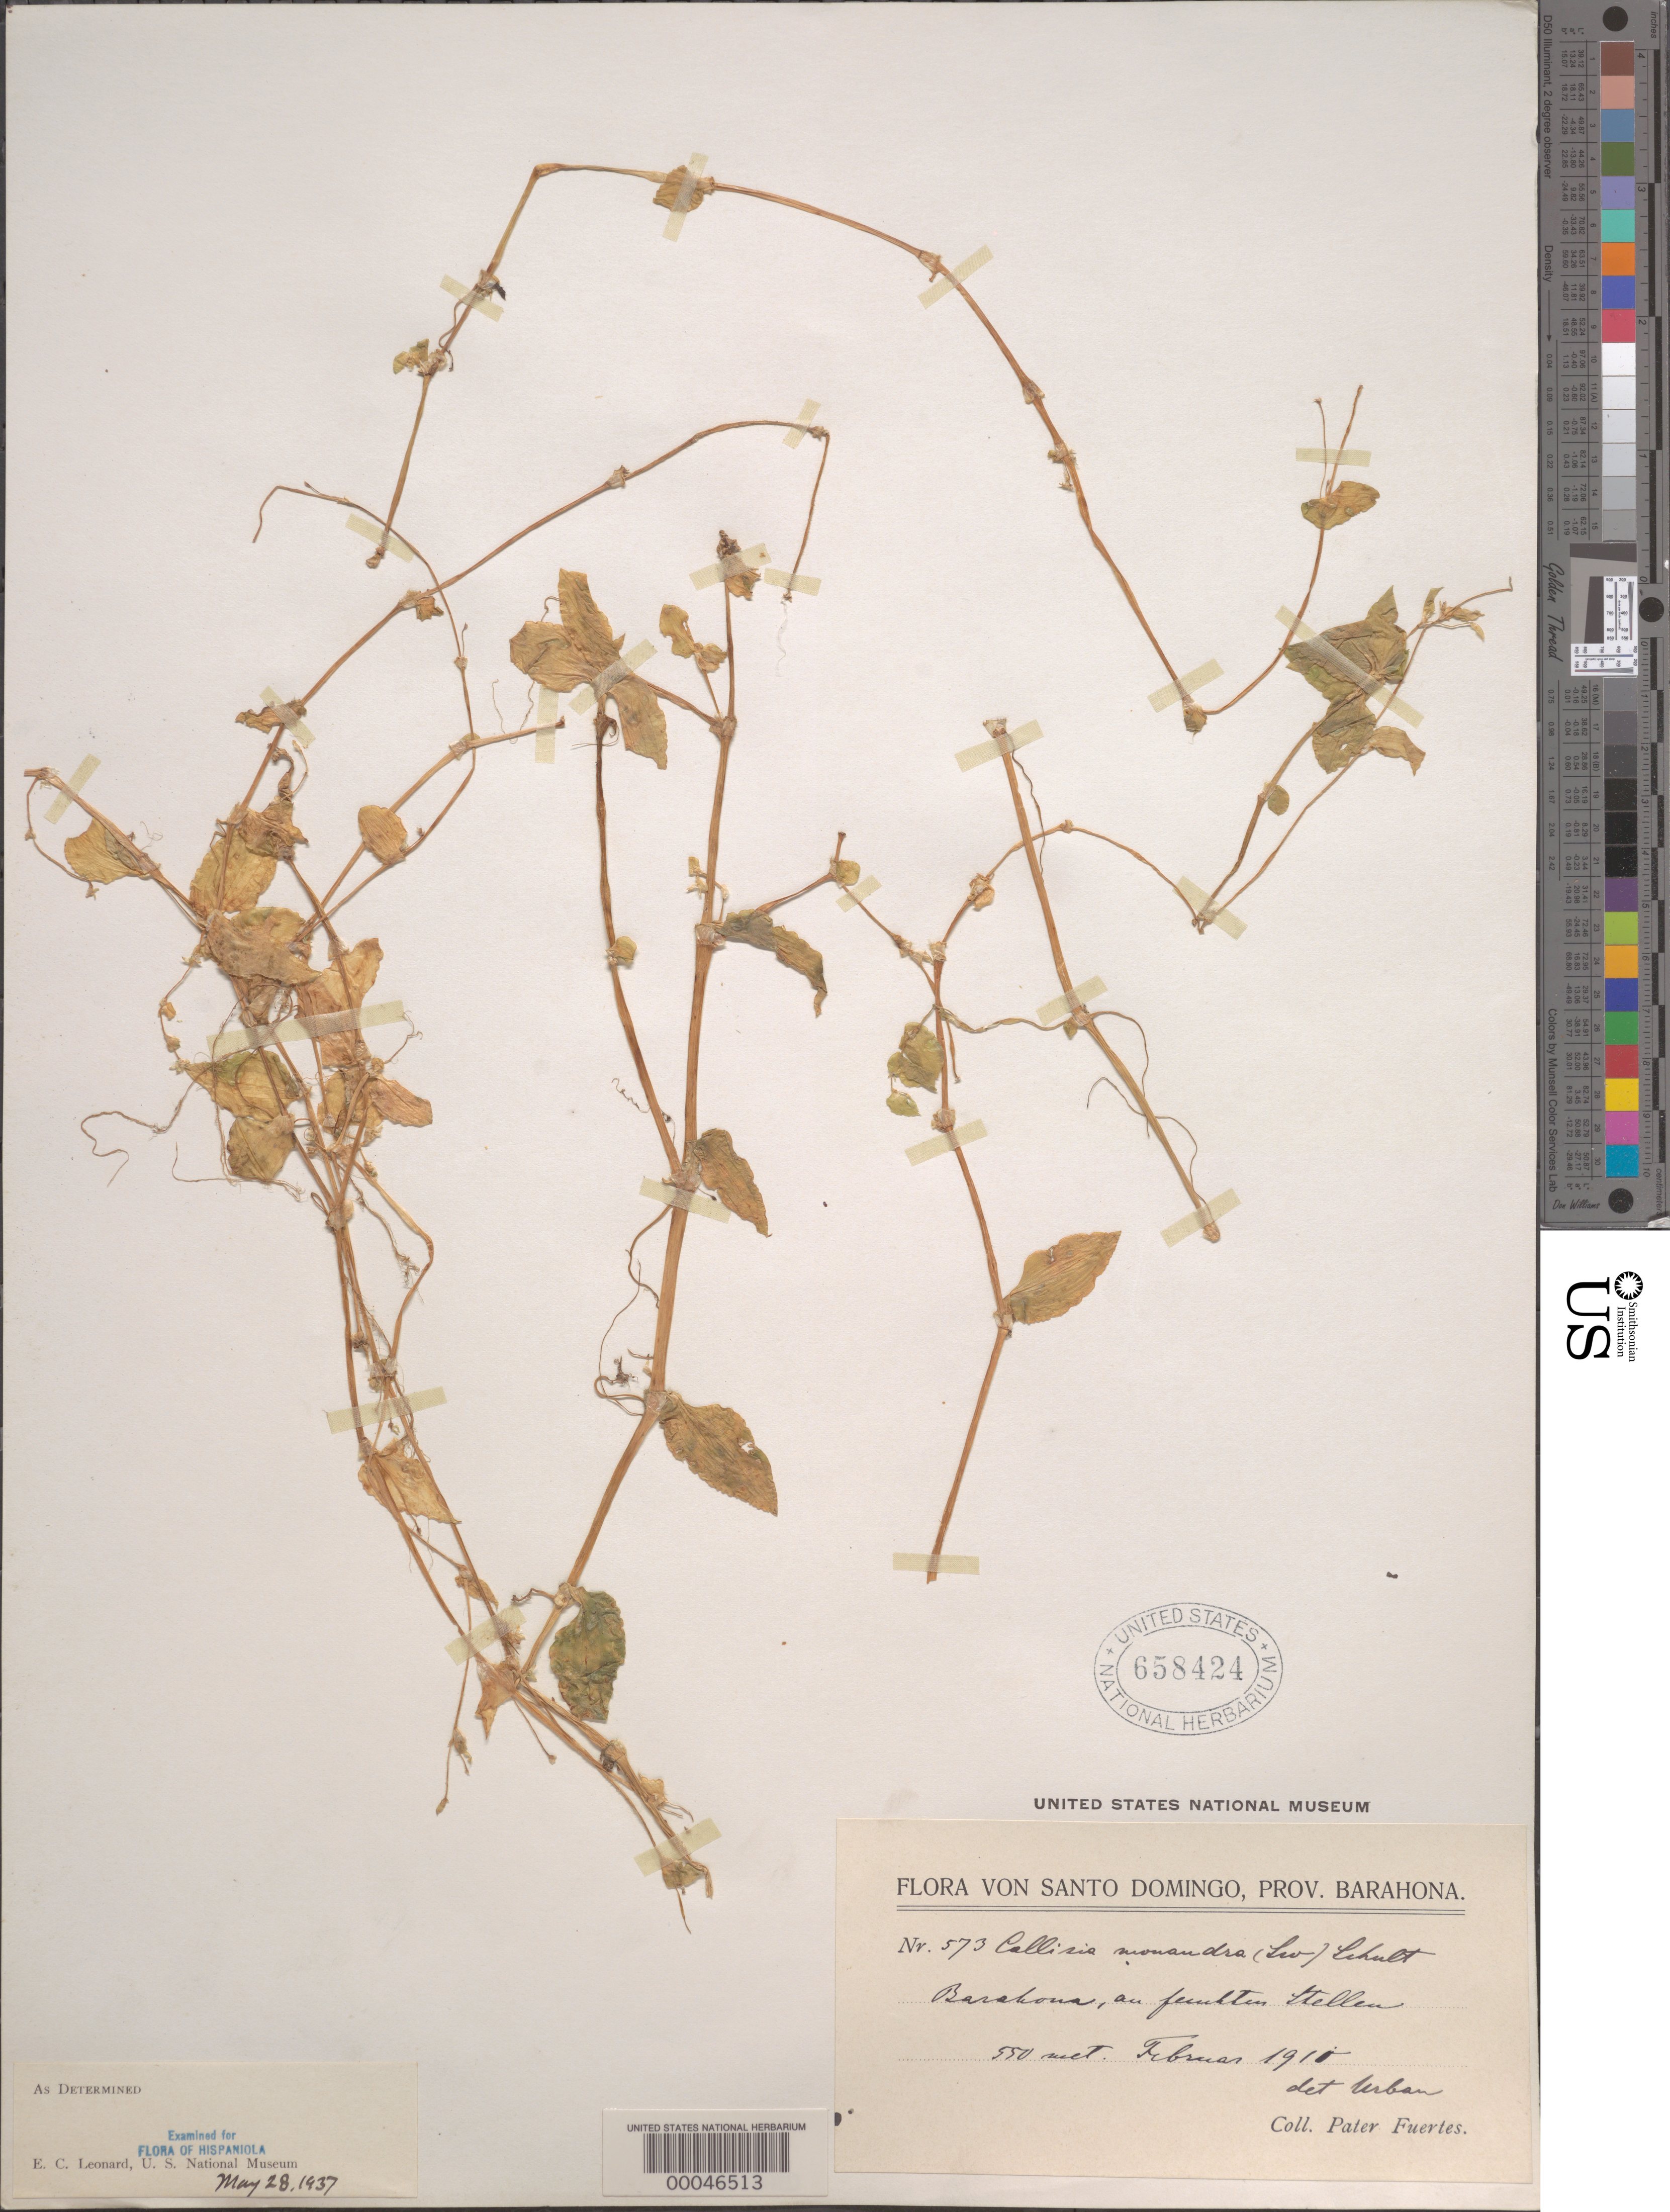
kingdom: Plantae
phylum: Tracheophyta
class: Liliopsida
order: Commelinales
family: Commelinaceae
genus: Callisia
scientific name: Callisia monandra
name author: (Sw.) Schult. & Schult. f.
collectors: M. D. Fuertes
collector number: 573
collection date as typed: Feb 1910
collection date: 1910-02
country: Dominican Republic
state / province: Barahona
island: Hispaniola Island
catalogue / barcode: US 658424